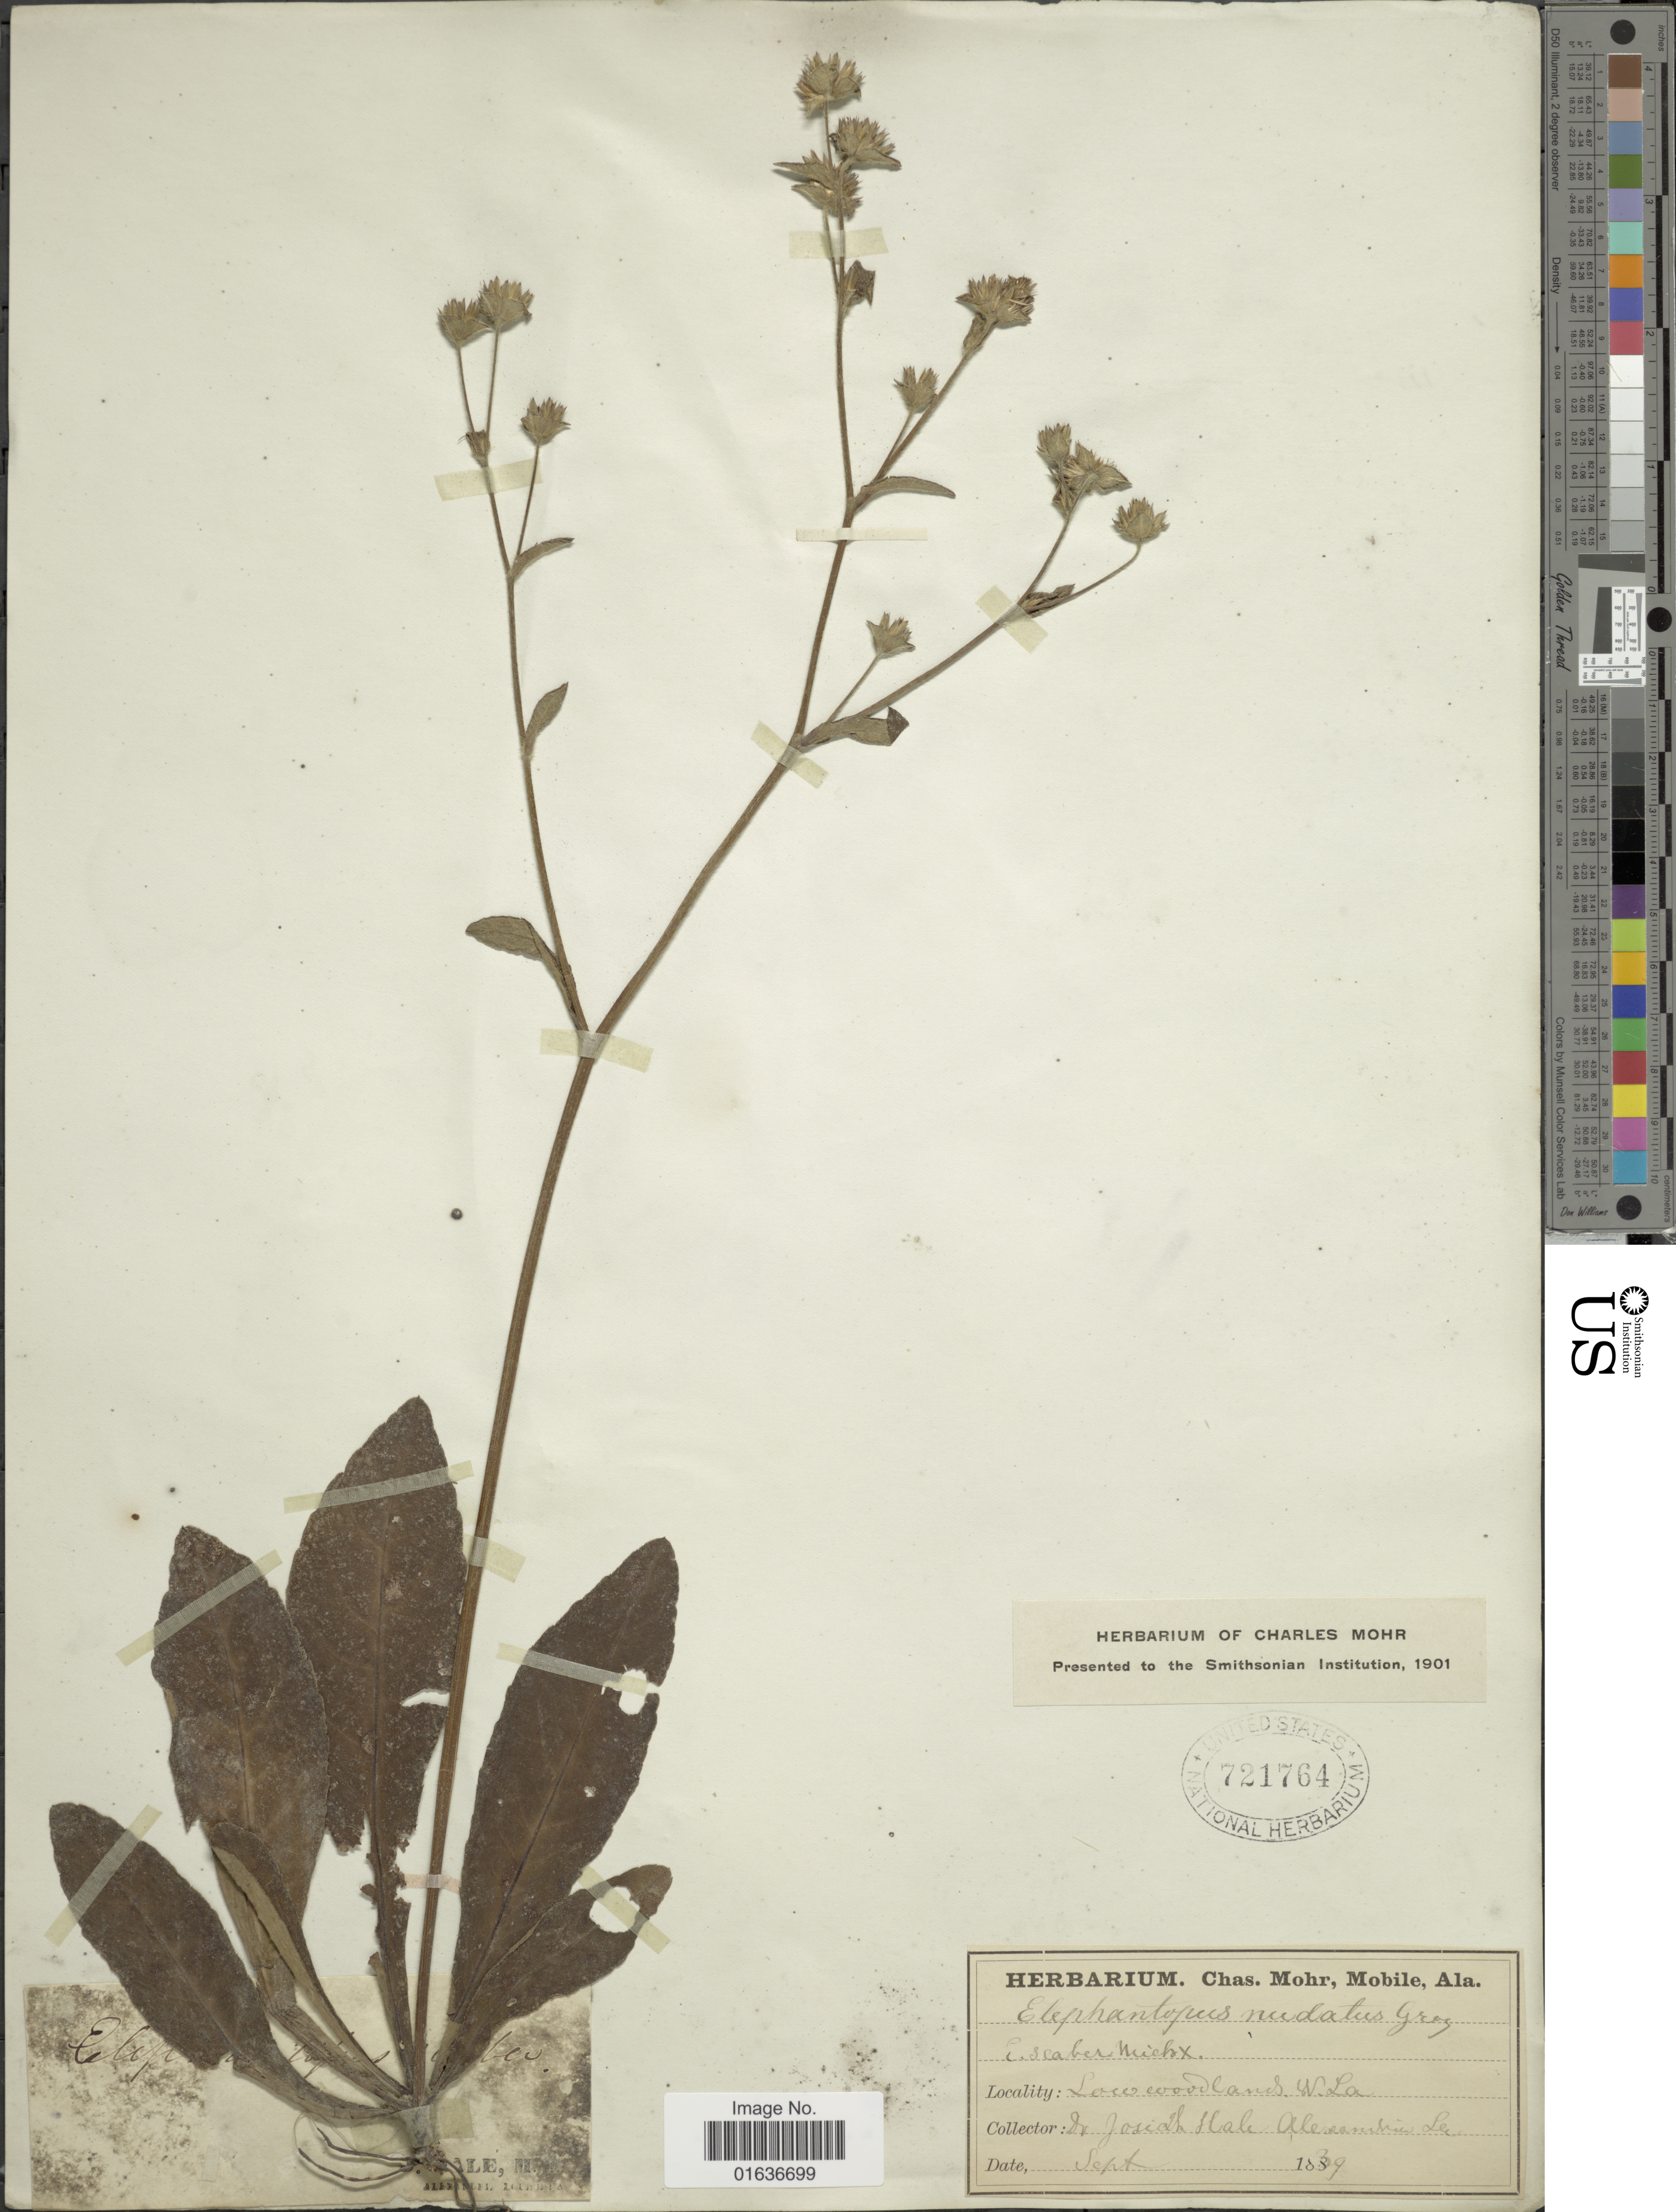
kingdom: Plantae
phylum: Tracheophyta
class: Magnoliopsida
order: Asterales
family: Asteraceae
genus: Elephantopus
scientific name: Elephantopus nudatus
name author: A. Gray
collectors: J. Hale & A. Lee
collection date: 1839-09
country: United States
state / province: Louisiana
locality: Low woodlands W. La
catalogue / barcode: US 721764